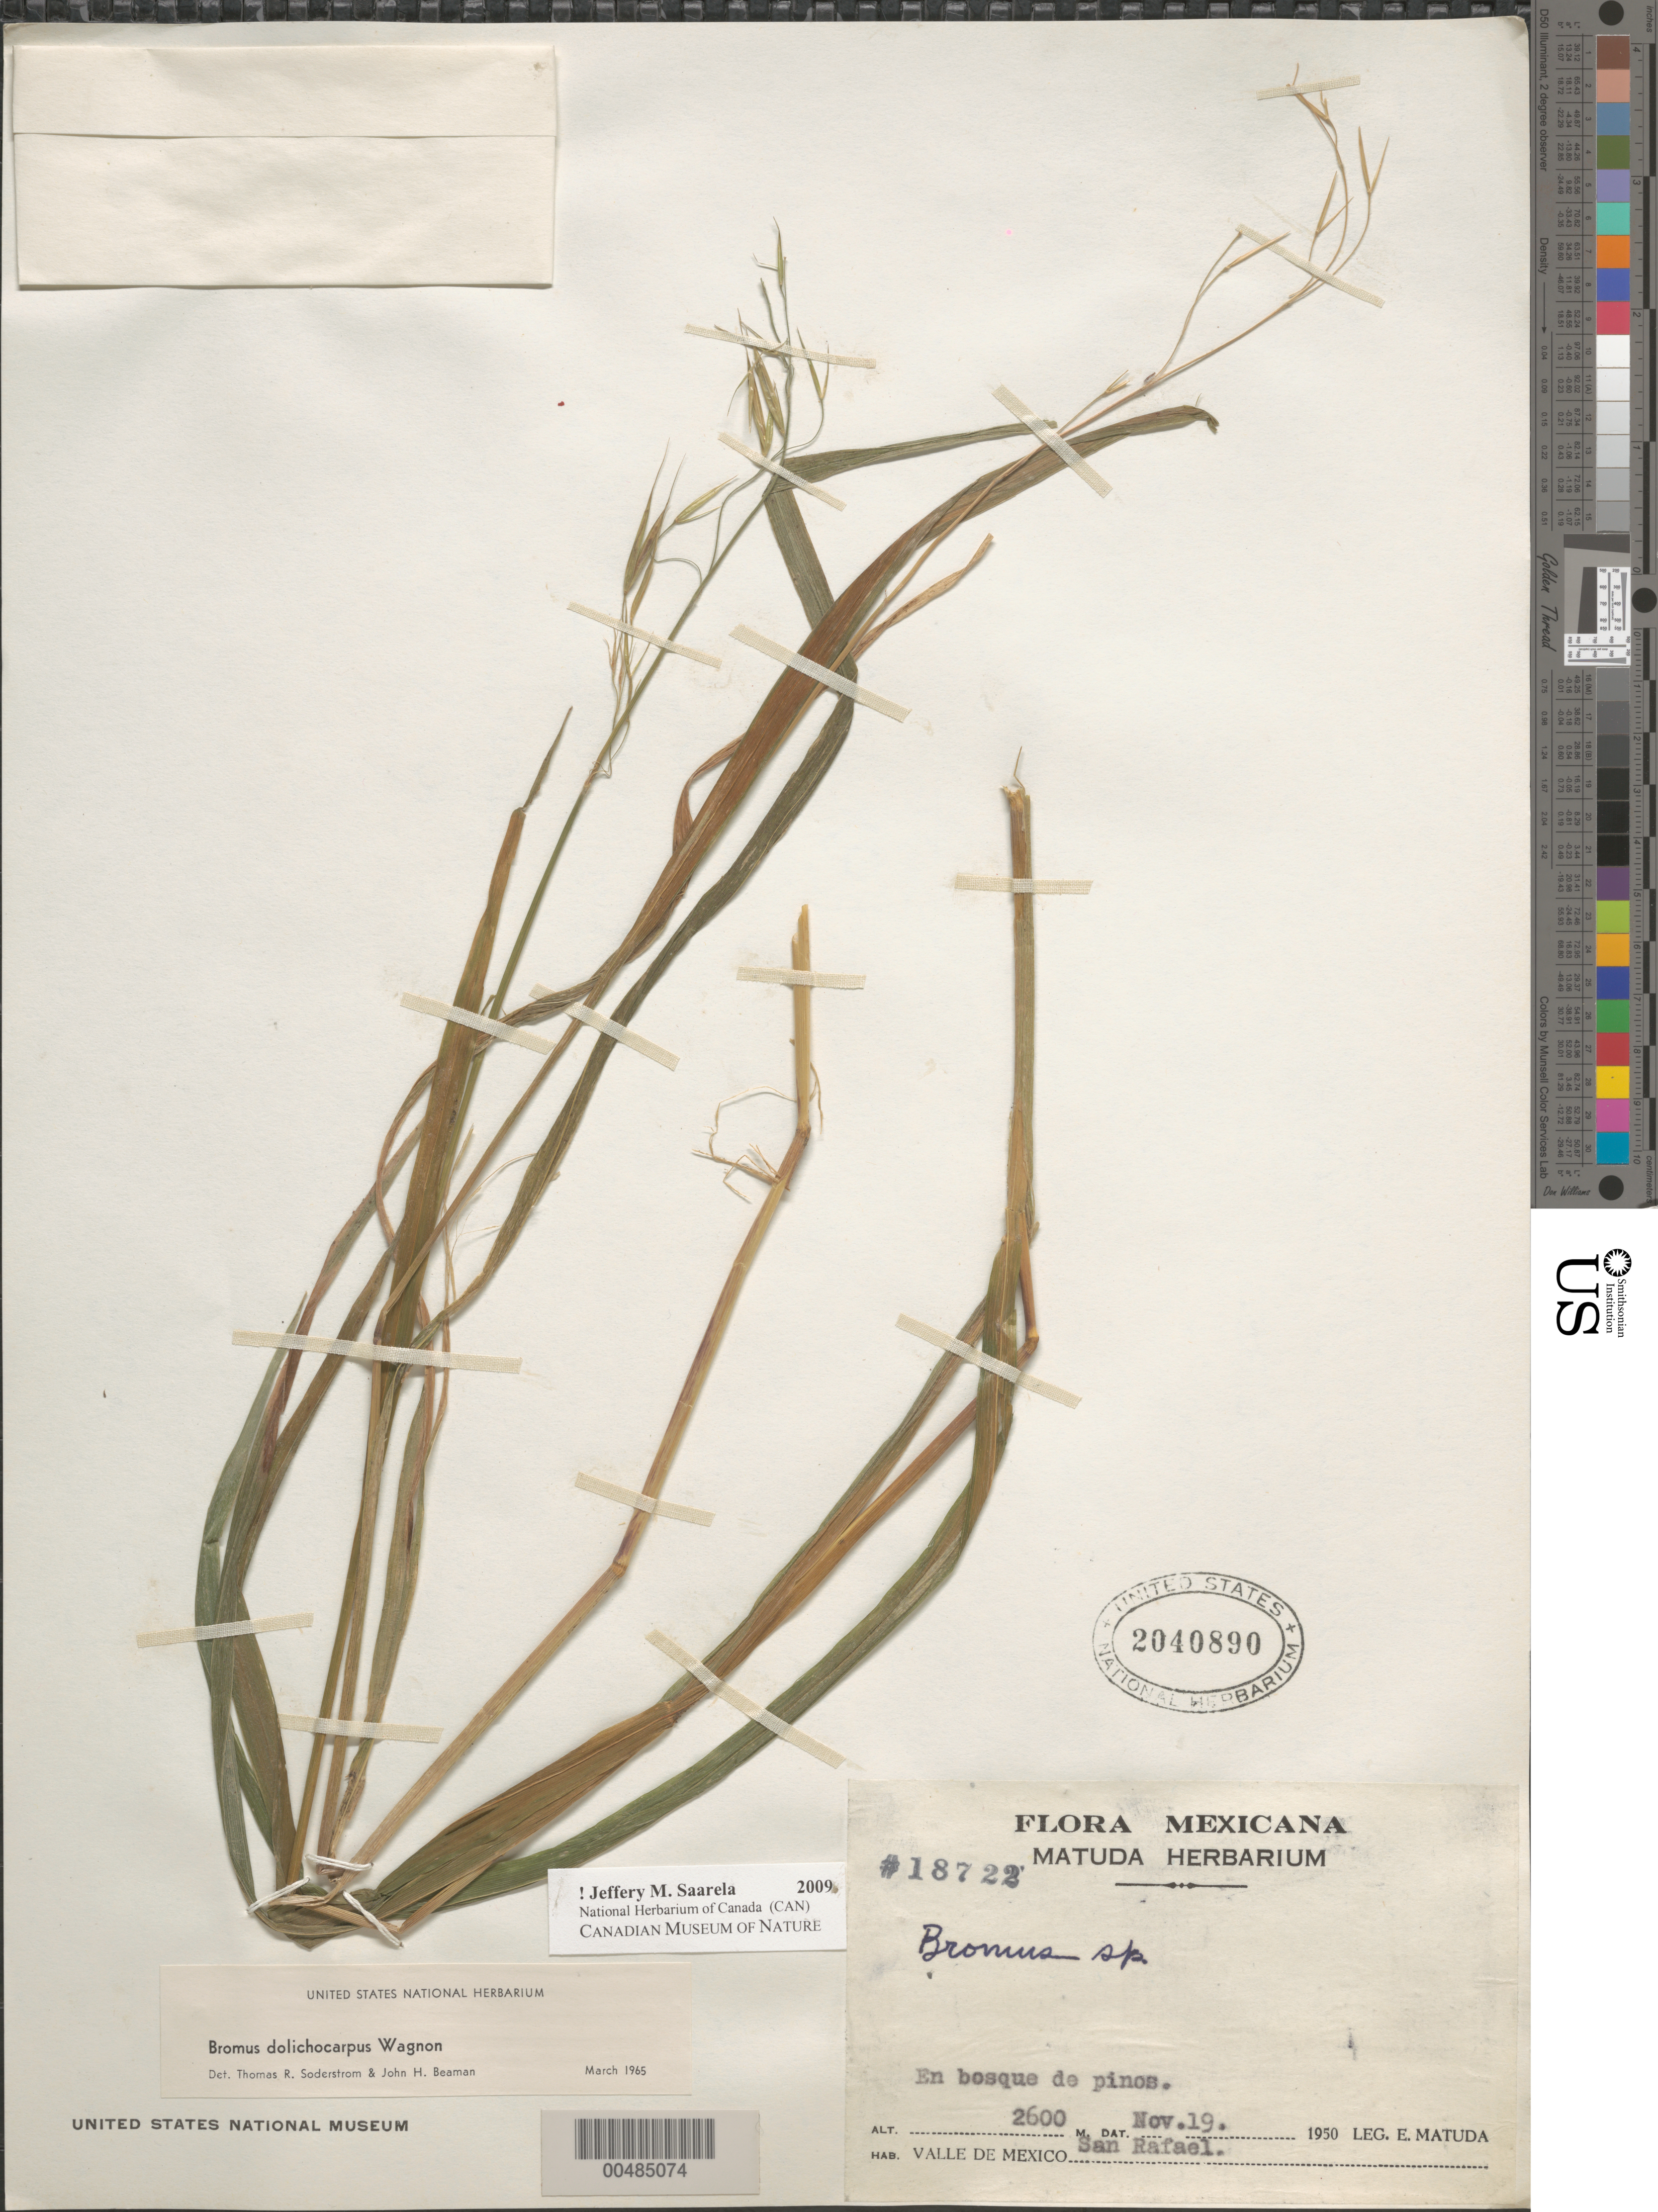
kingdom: Plantae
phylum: Tracheophyta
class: Liliopsida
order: Poales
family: Poaceae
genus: Bromus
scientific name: Bromus dolichocarpus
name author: Wagnon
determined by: Soderstrom, T. R.; Beaman, J. H.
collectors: E. Matuda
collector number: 18722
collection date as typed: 19 Nov 1950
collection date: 1950-11-19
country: Mexico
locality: Valle de Mexico, San Rafael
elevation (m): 2600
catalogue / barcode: US 2040890